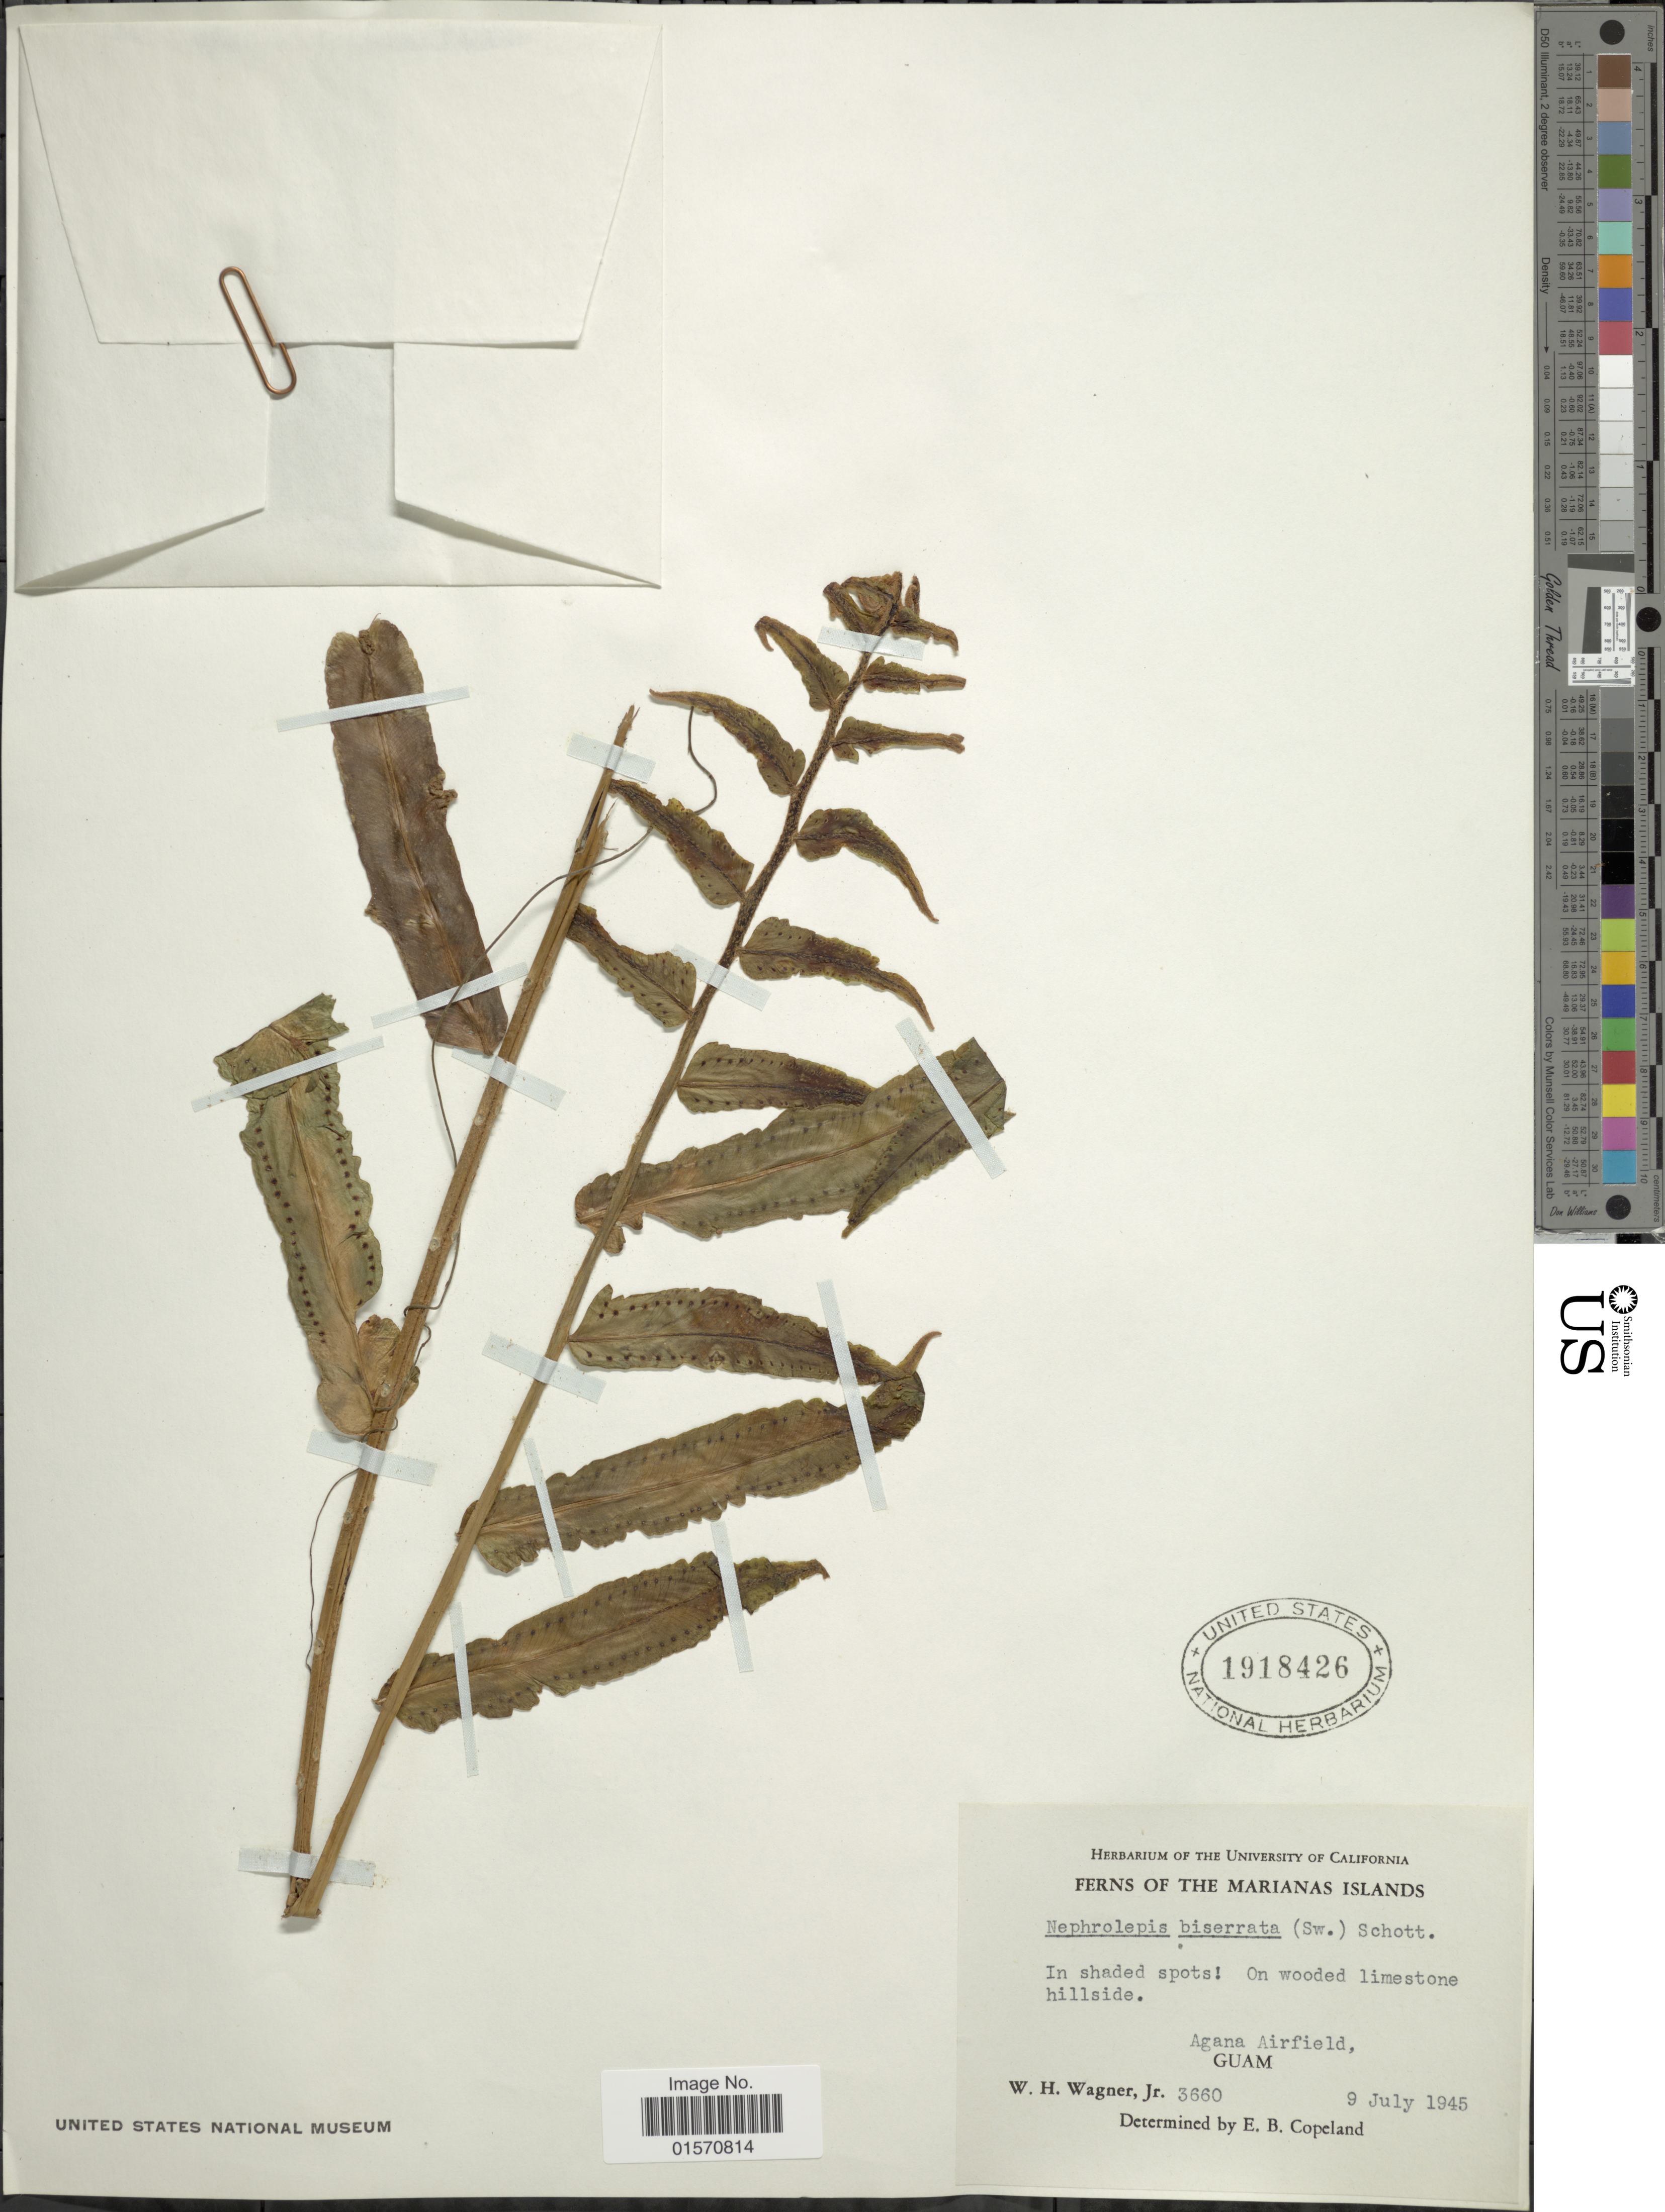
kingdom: Plantae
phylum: Tracheophyta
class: Polypodiopsida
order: Polypodiales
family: Nephrolepidaceae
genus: Nephrolepis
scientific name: Nephrolepis biserrata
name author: (Sw.) Schott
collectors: W. H. Wagner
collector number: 3660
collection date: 1945-07-09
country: Guam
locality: Marianas Islands. Agana airfield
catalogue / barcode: US 1918426